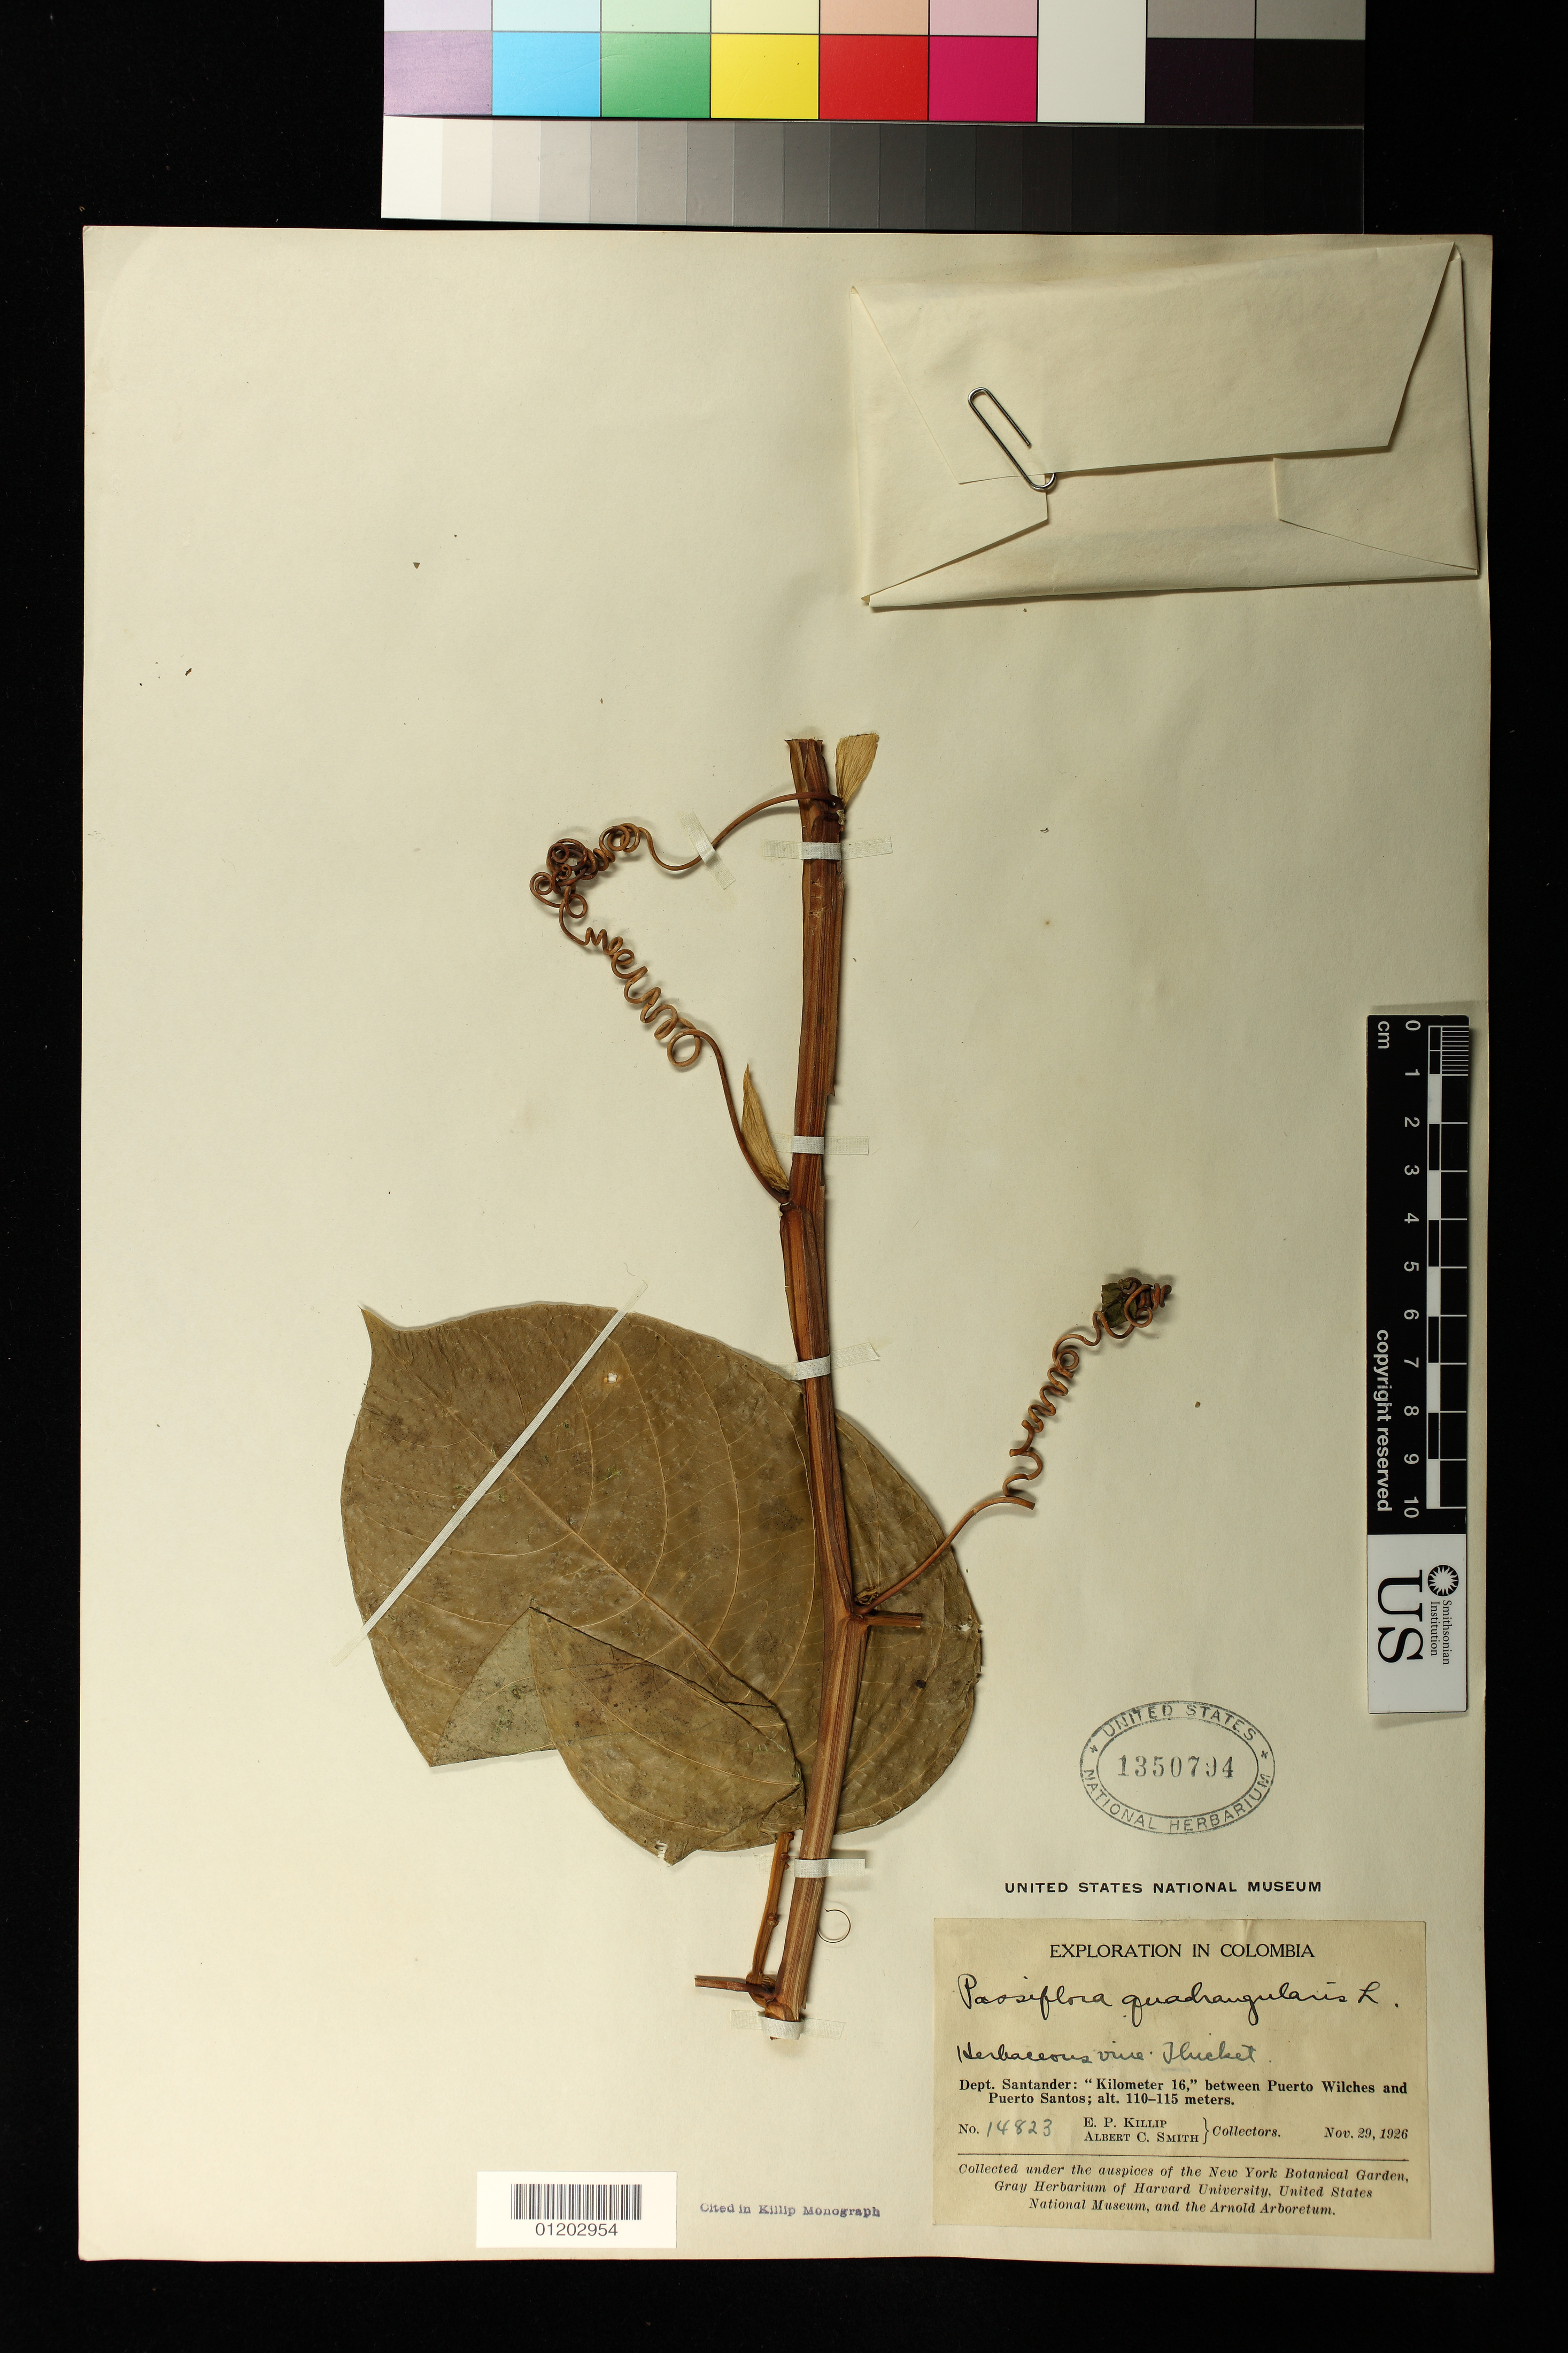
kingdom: Plantae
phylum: Tracheophyta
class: Magnoliopsida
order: Malpighiales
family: Passifloraceae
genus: Passiflora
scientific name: Passiflora quadrangularis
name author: L.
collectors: E. P. Killip & A. C. Smith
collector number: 14823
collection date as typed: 29 Nov 1926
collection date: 1926-11-29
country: Colombia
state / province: Santander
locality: "kilometer 16," between Puerto Wilches and Puerto Santos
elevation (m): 110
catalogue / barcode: US 1350794